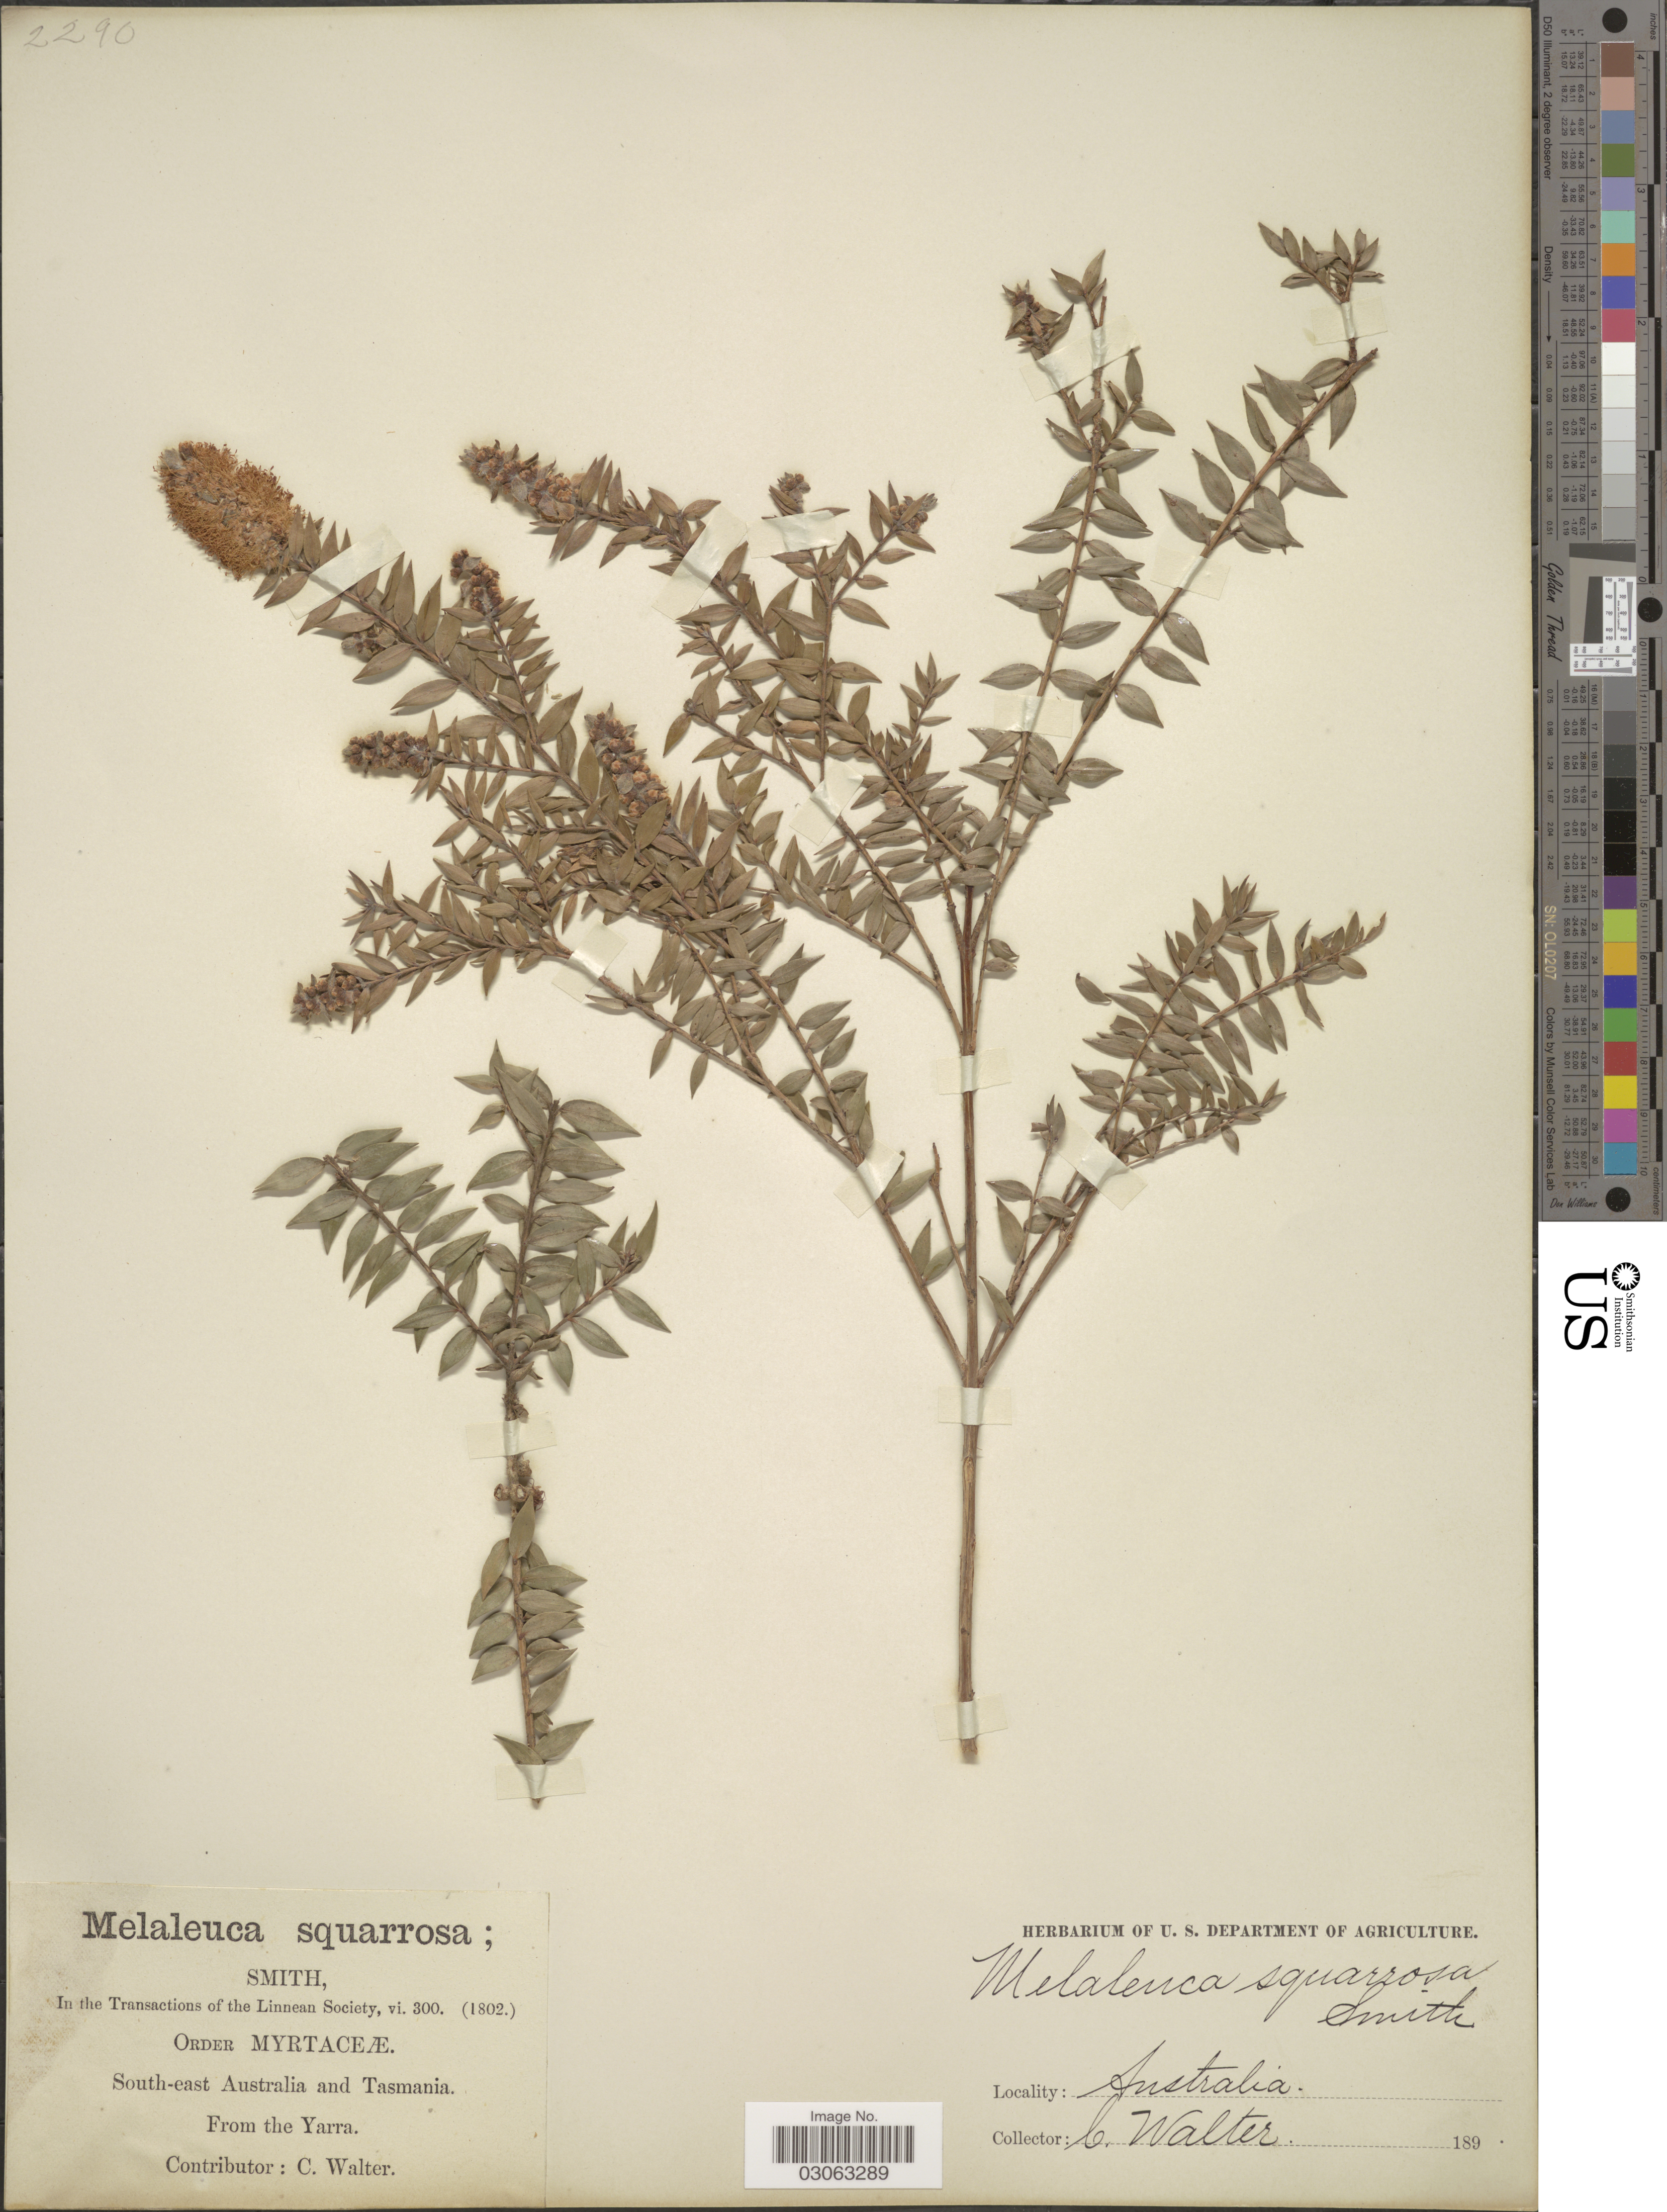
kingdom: Plantae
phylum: Tracheophyta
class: Magnoliopsida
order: Myrtales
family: Myrtaceae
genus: Melaleuca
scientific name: Melaleuca squarrosa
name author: Sm.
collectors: C. Walter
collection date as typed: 189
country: Australia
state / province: Tasmania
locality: South-east Australia and Tasmania. From the Yarra.